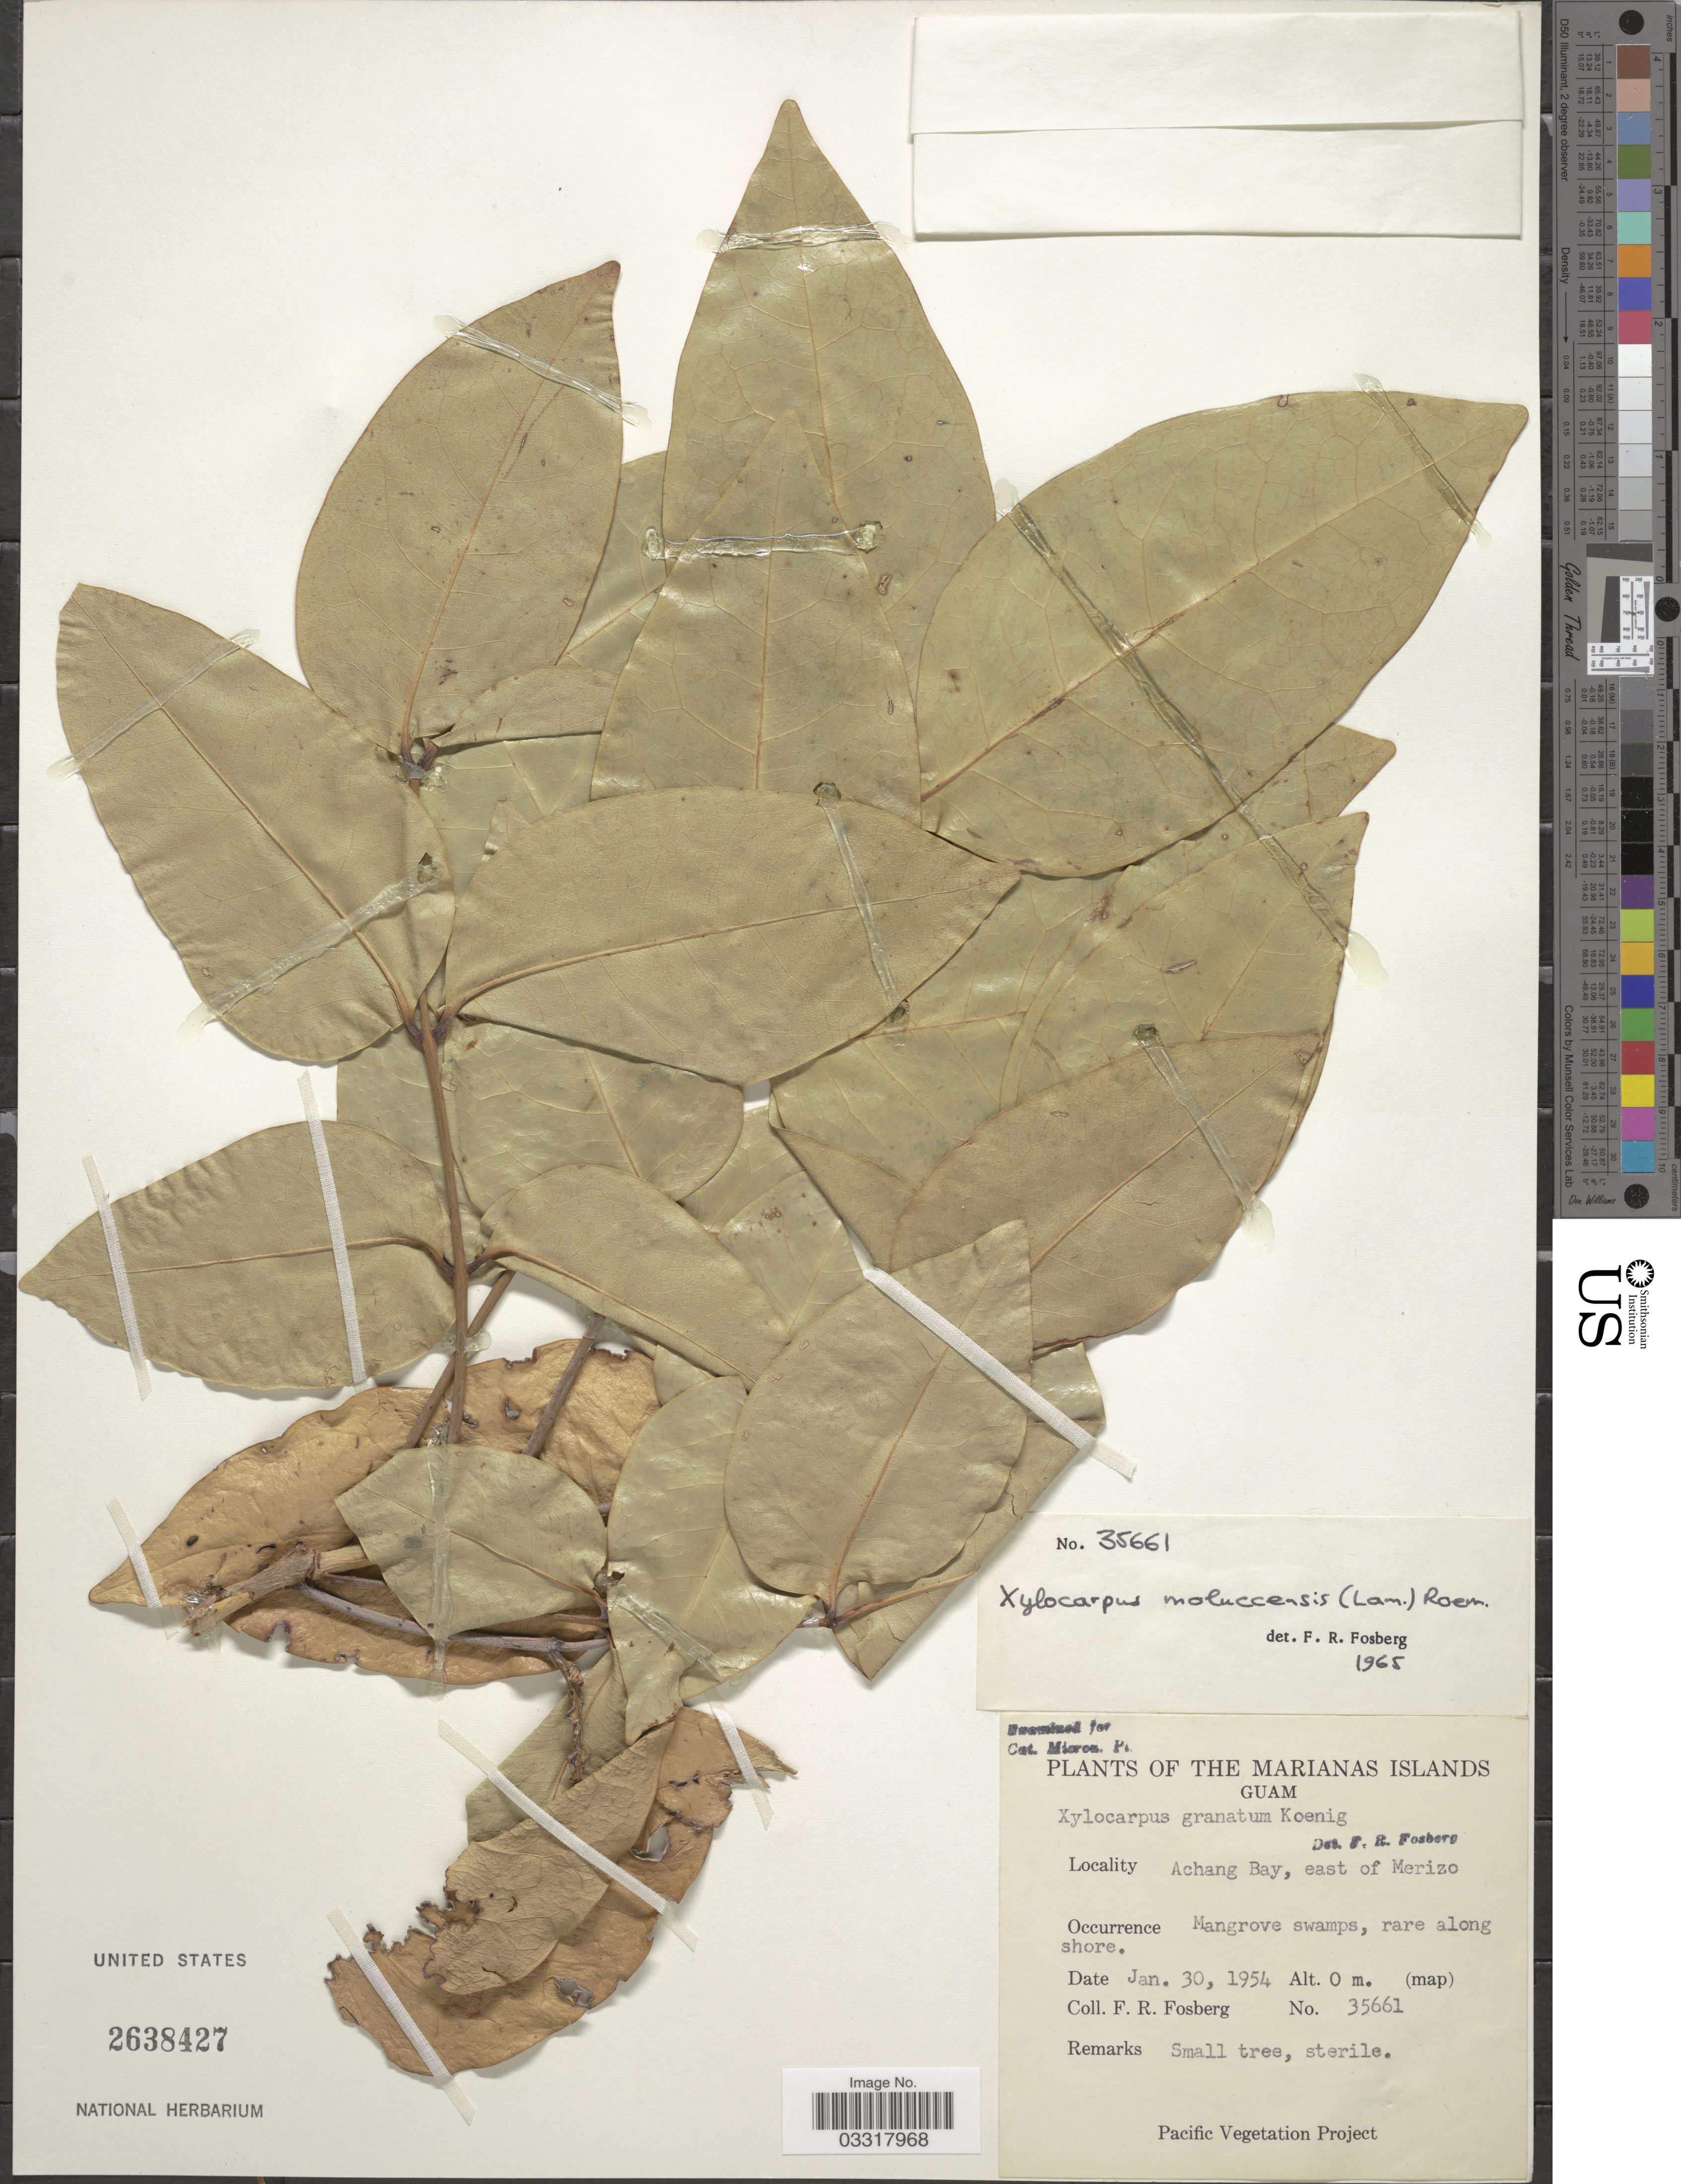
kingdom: Plantae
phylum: Tracheophyta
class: Magnoliopsida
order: Sapindales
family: Meliaceae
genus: Xylocarpus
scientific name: Xylocarpus moluccensis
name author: (Lam.) M. Roem.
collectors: F. R. Fosberg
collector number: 35661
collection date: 1954-01-30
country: Guam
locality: Marianas Islands. Guam. Achang Bay, east of Merizo.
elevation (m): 0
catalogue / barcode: US 2638427